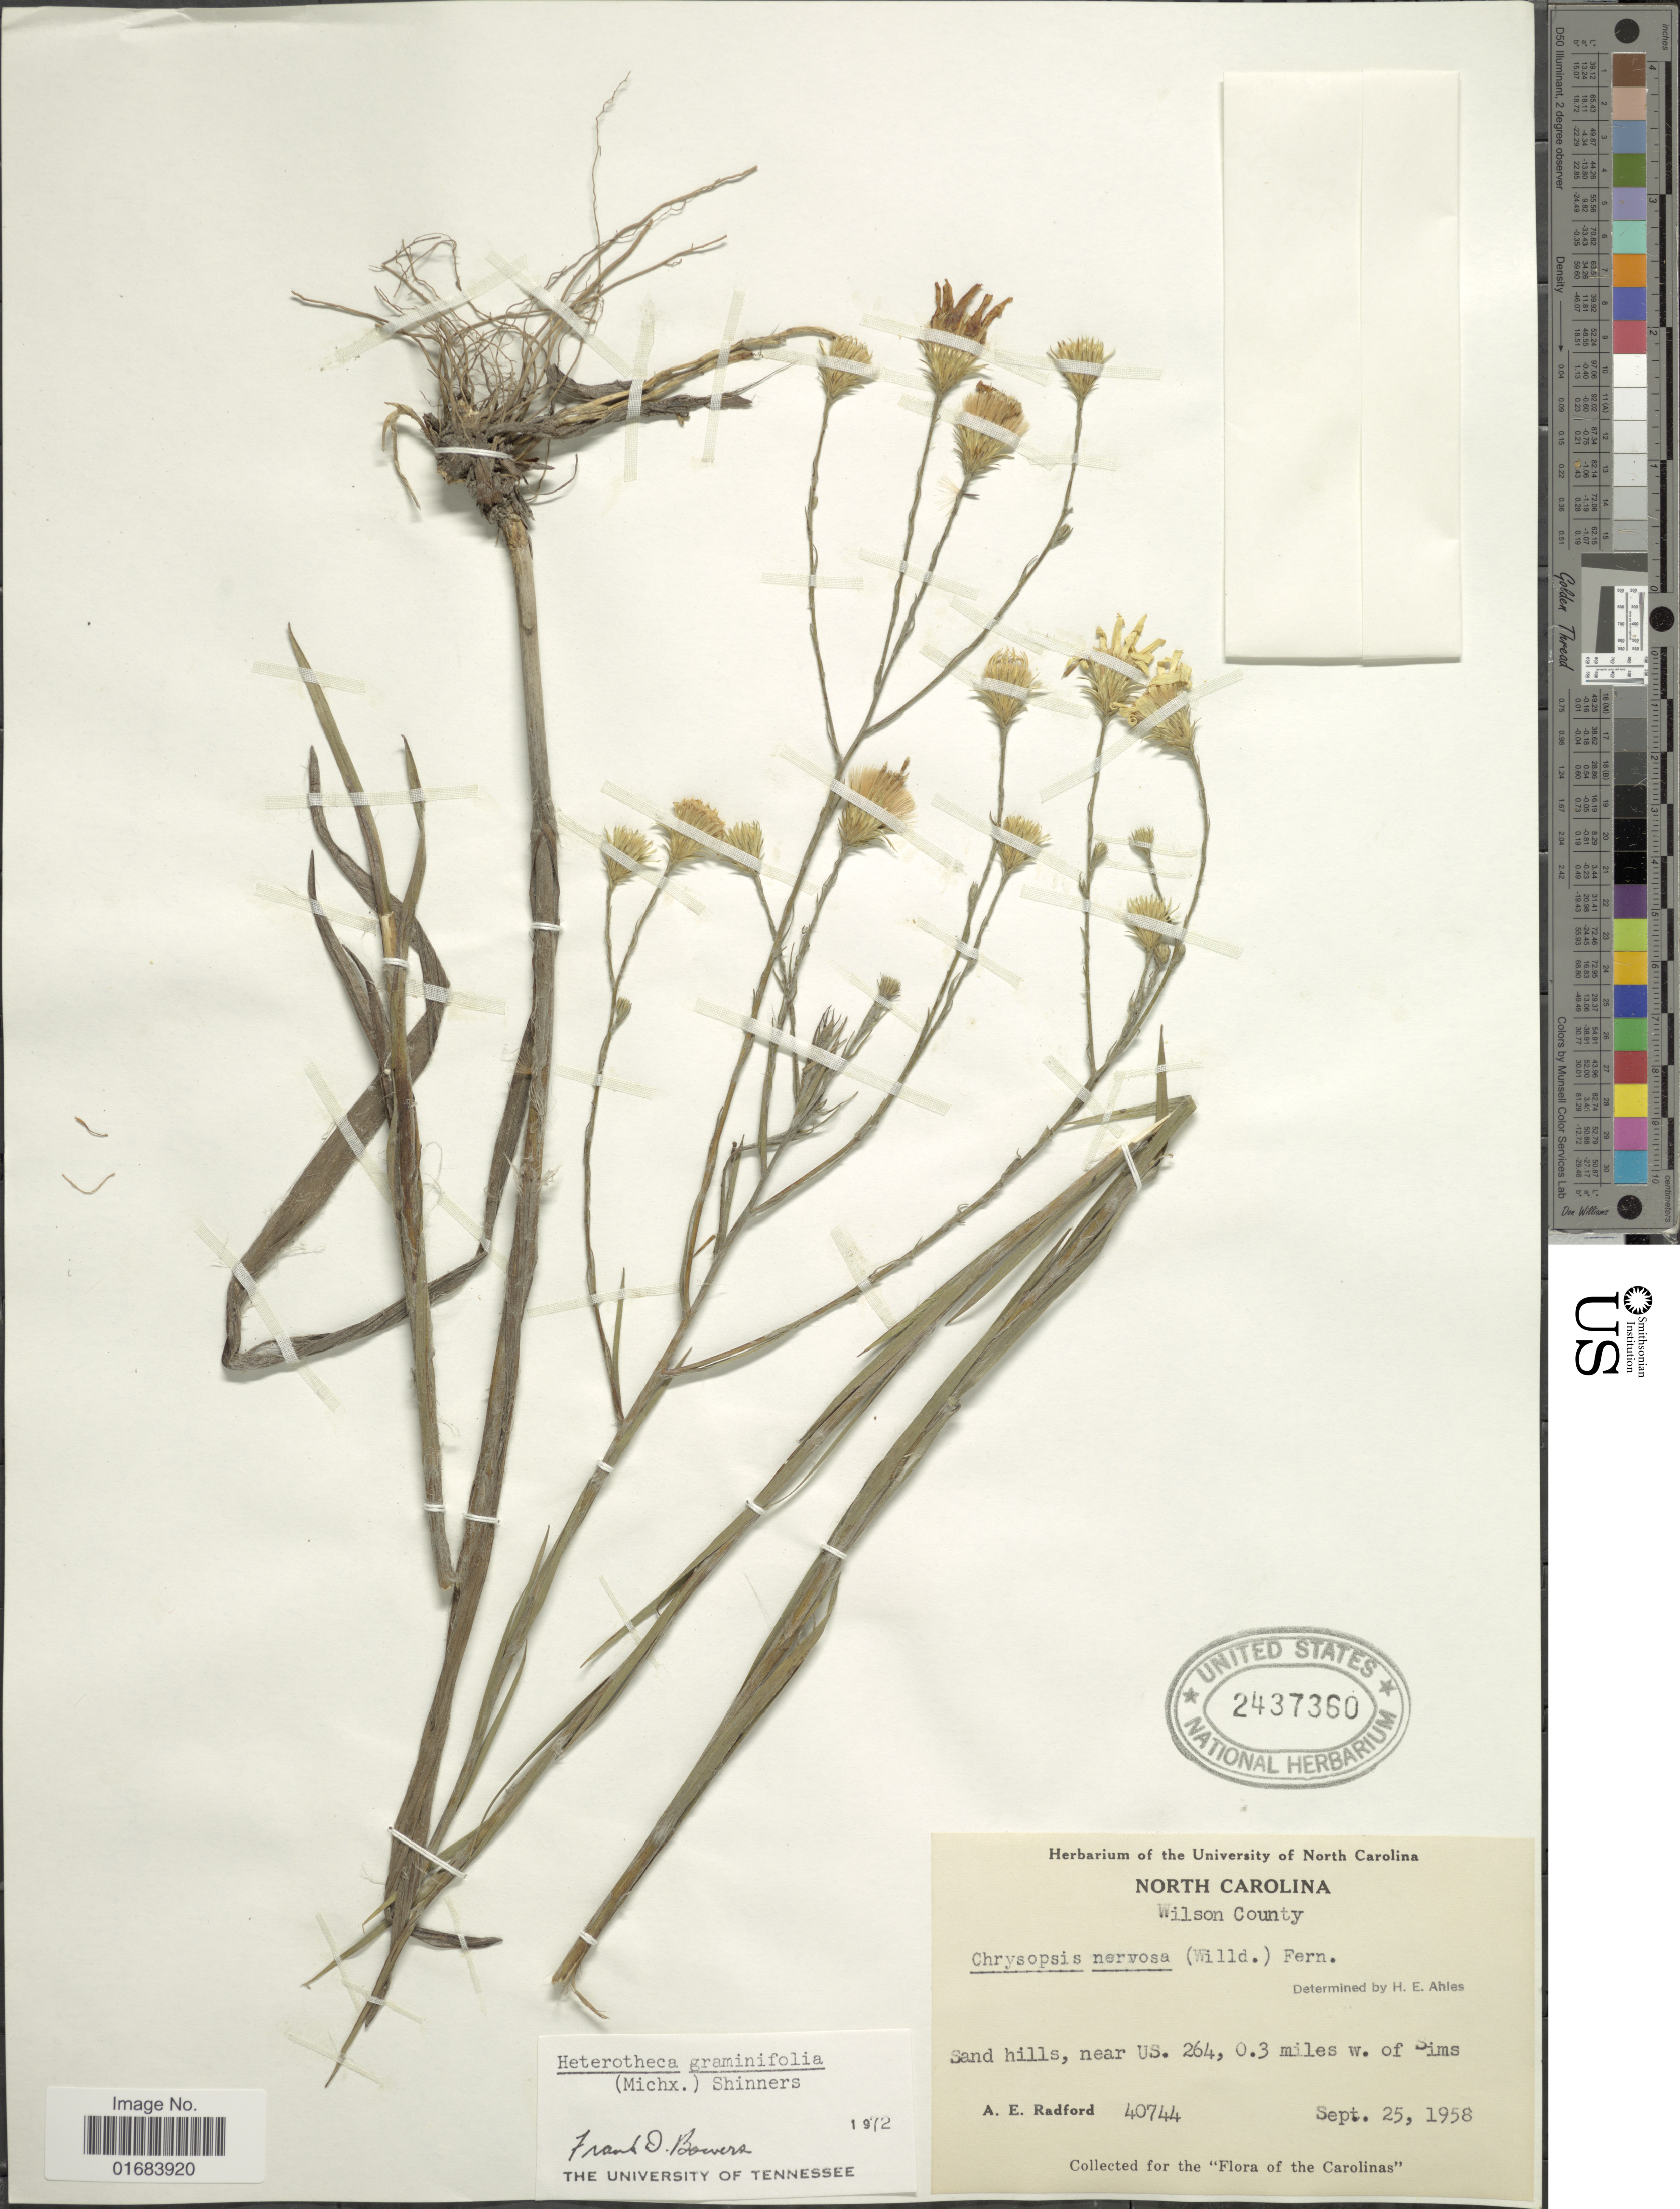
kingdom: Plantae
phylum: Tracheophyta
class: Magnoliopsida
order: Asterales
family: Asteraceae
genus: Pityopsis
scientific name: Pityopsis graminifolia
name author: (Michx.) Nutt.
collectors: A. E. Radford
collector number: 40744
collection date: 1958-09-25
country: United States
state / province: North Carolina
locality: Wilson County, near US. 264, 0.3 miles w. of Sims.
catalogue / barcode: US 2437360